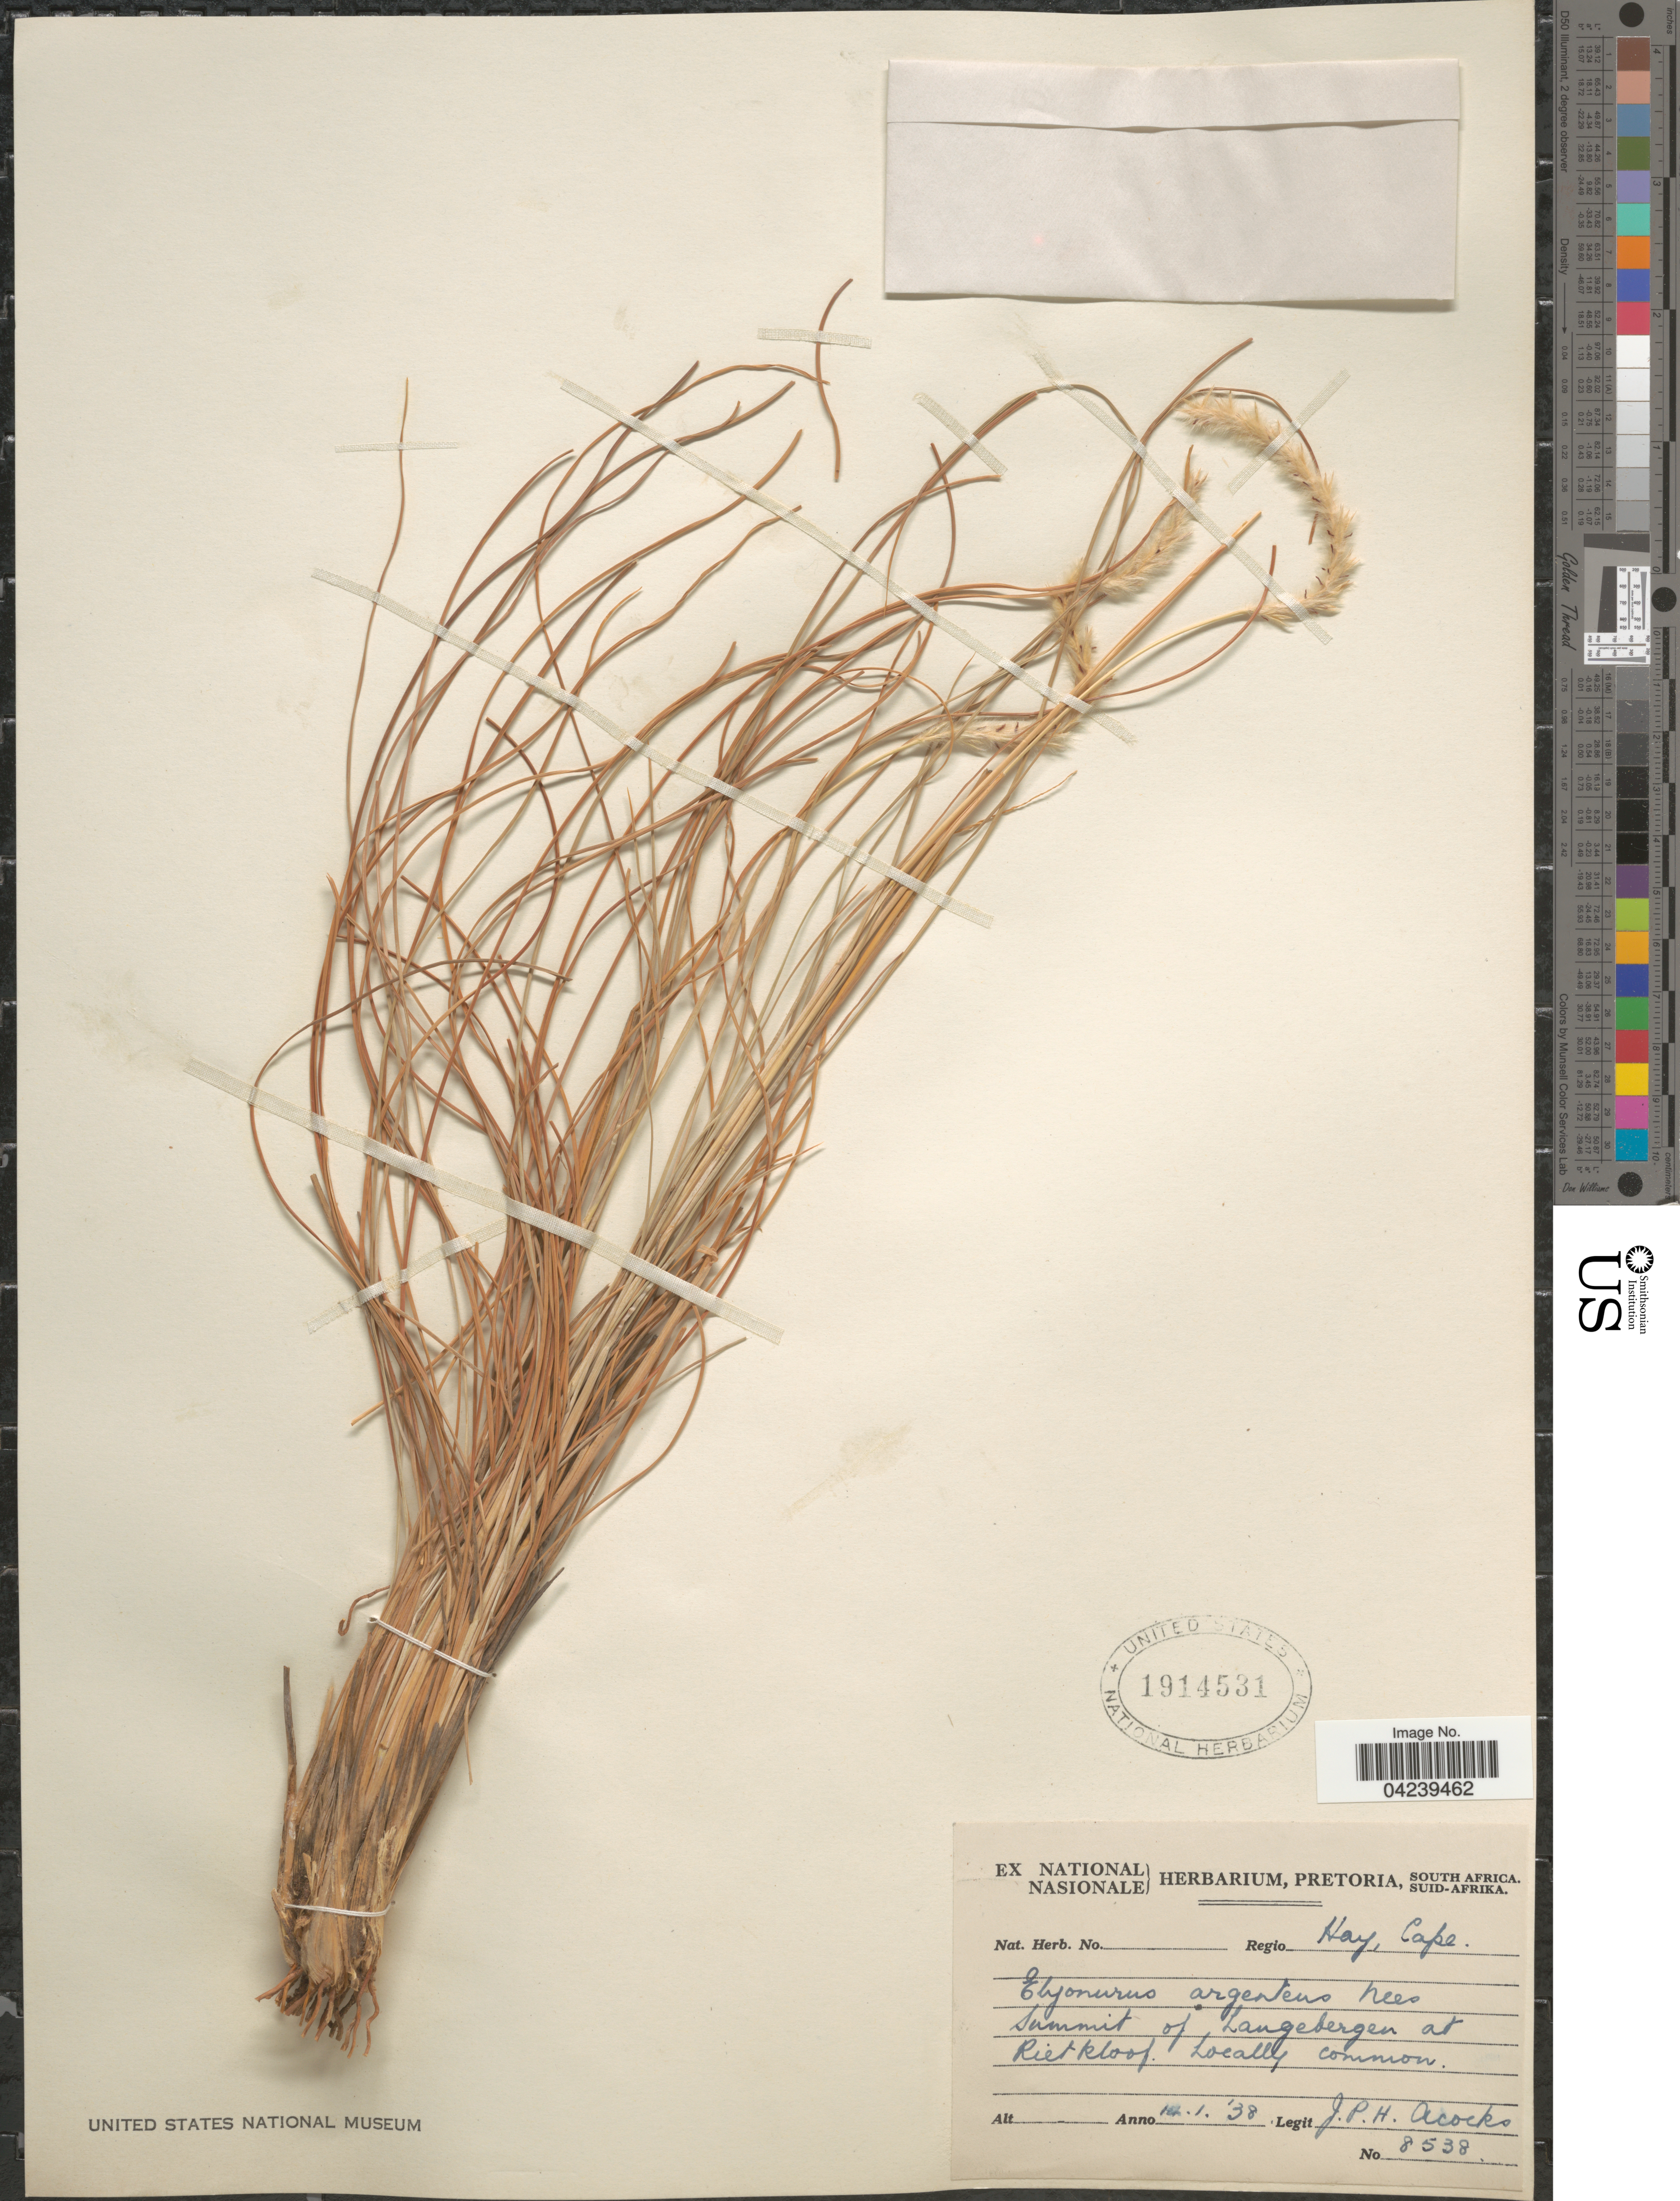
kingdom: Plantae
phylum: Tracheophyta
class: Liliopsida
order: Poales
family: Poaceae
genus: Elionurus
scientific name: Elionurus muticus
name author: (Spreng.) Kuntze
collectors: J. P. Acocks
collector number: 8538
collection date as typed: Transcribed d/m/y: 14/1/38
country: South Africa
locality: Regio Hay, Cape. Summit of Langebergen at Rietkloof.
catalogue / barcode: US 1914531